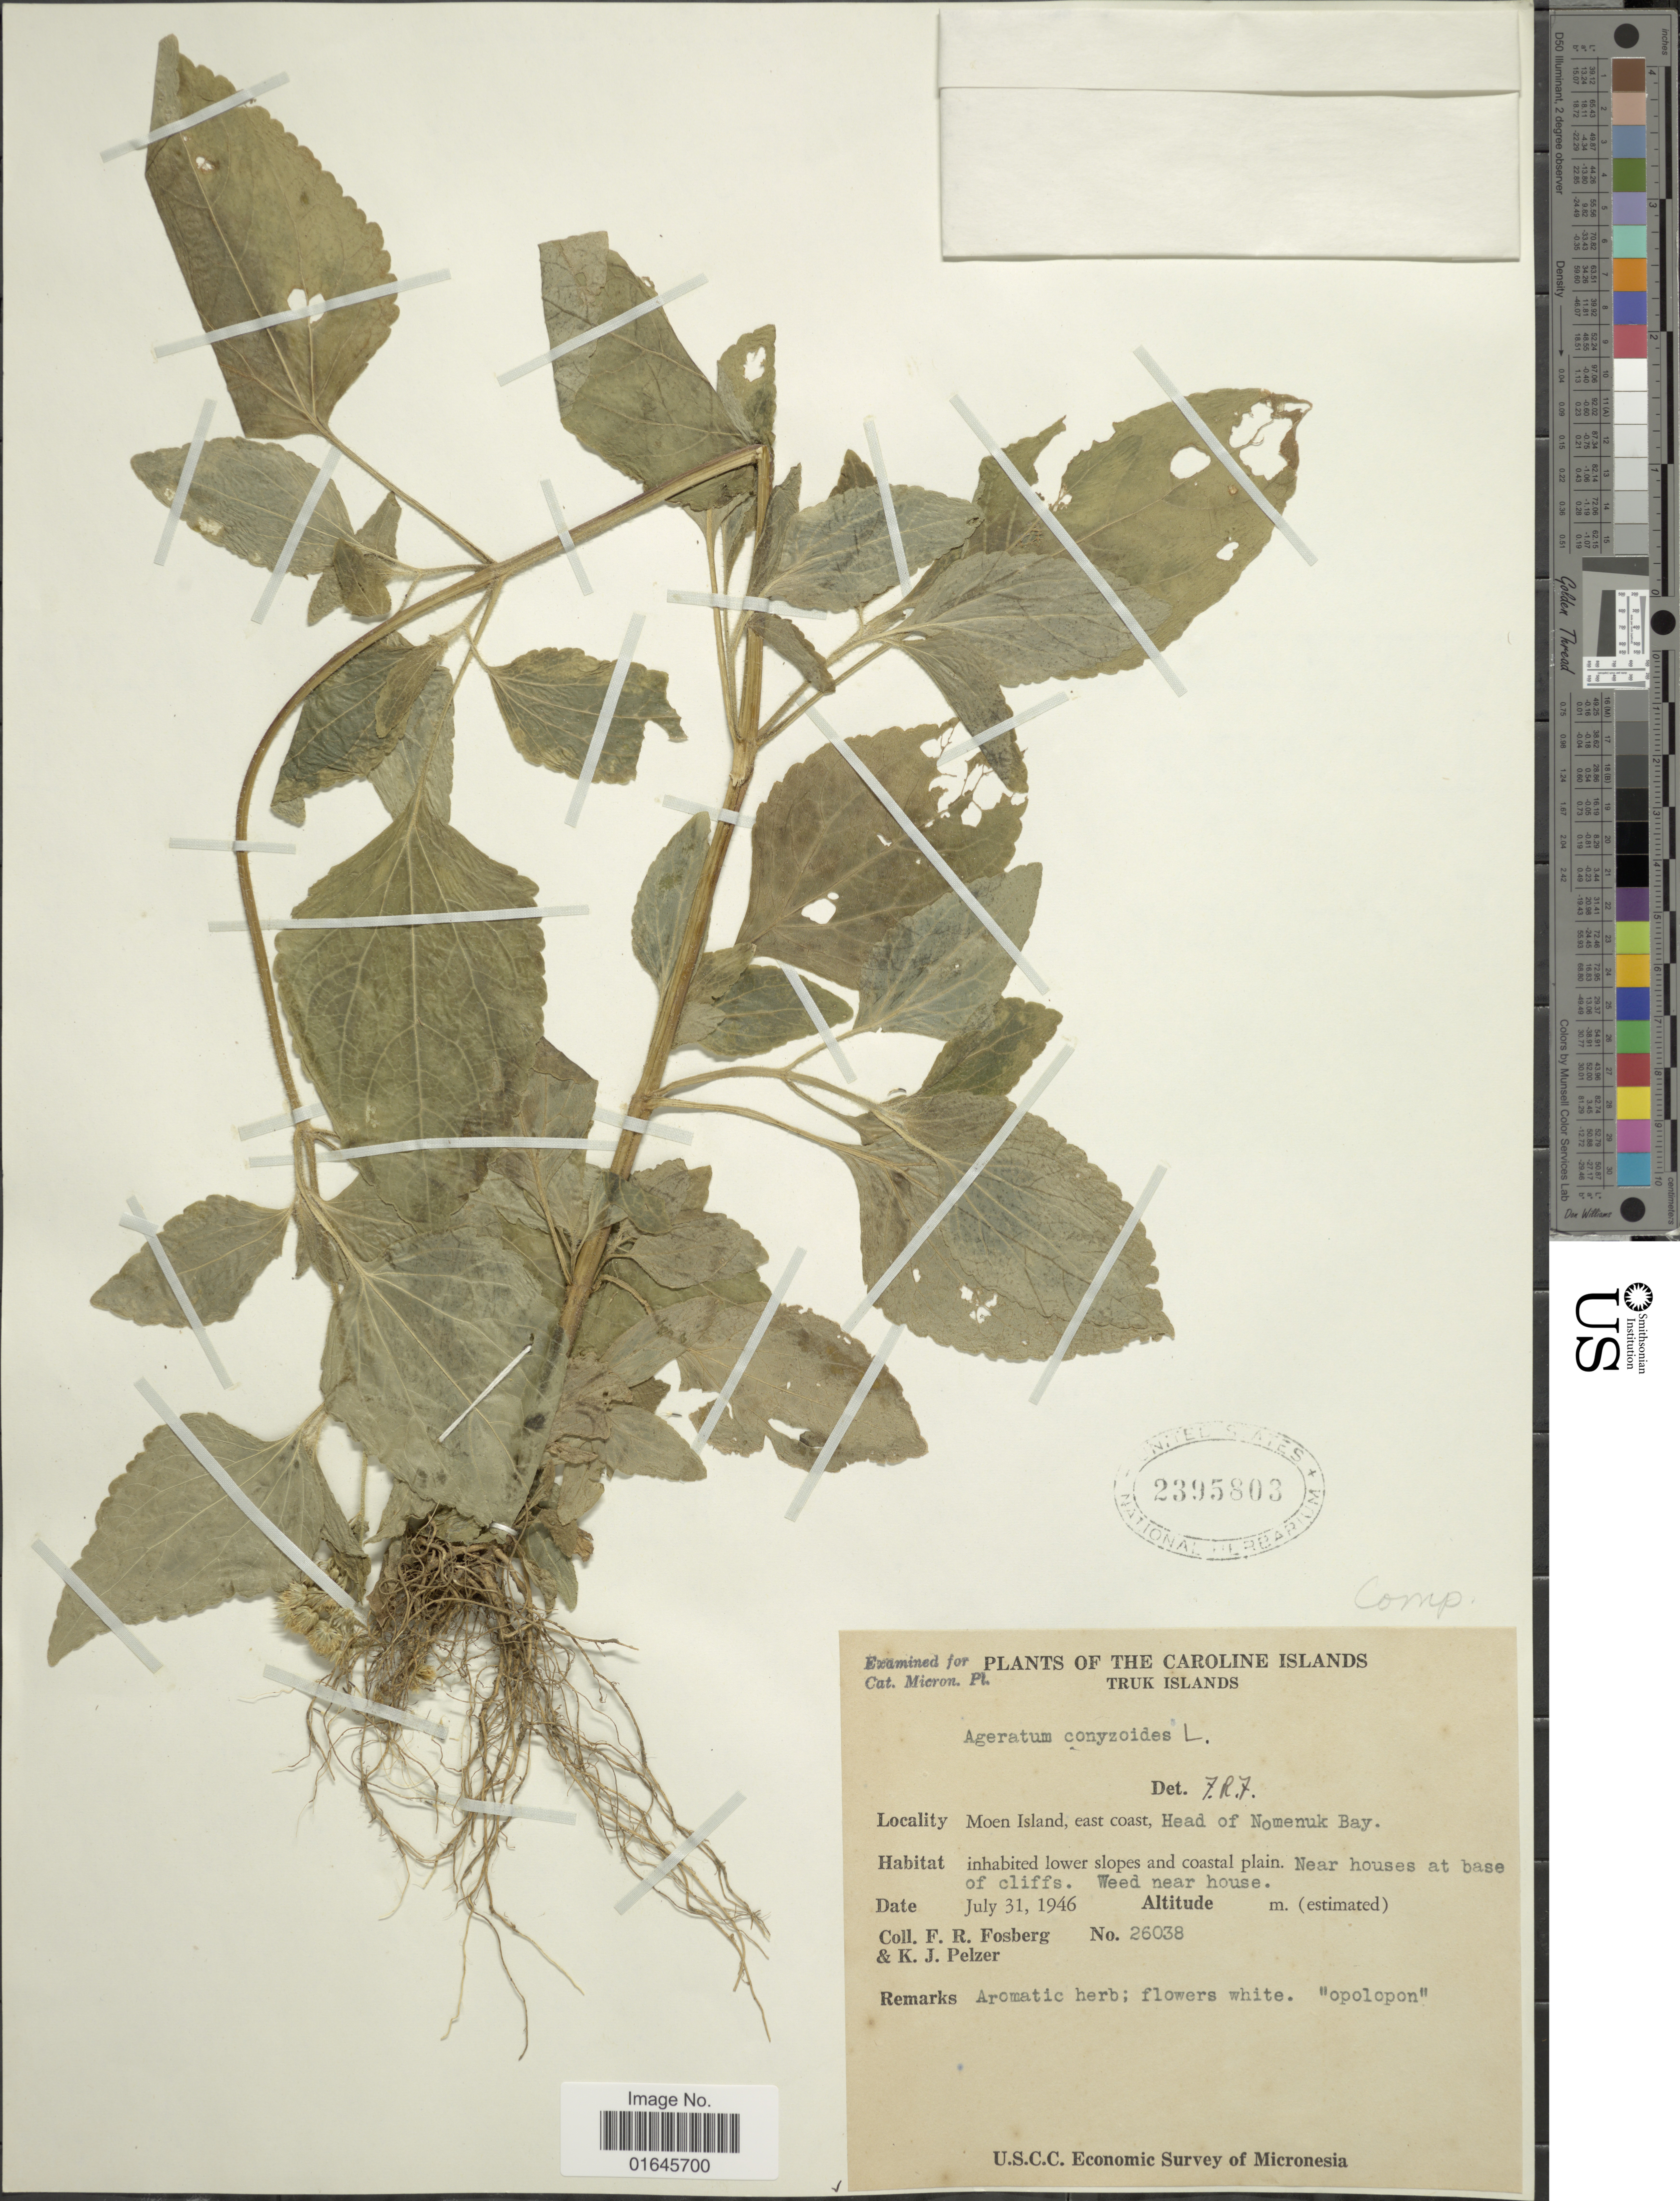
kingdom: Plantae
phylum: Tracheophyta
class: Magnoliopsida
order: Asterales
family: Asteraceae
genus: Ageratum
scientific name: Ageratum conyzoides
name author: L.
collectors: F. R. Fosberg & K. J. Pelzer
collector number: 26038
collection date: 1946-07-31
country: Micronesia, Federated States of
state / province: Truk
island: Moen [Wono]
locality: The Caroline Islands, Truk Islands, Moen Island, east coast, Head of Nomenuk Bay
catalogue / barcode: US 2395803